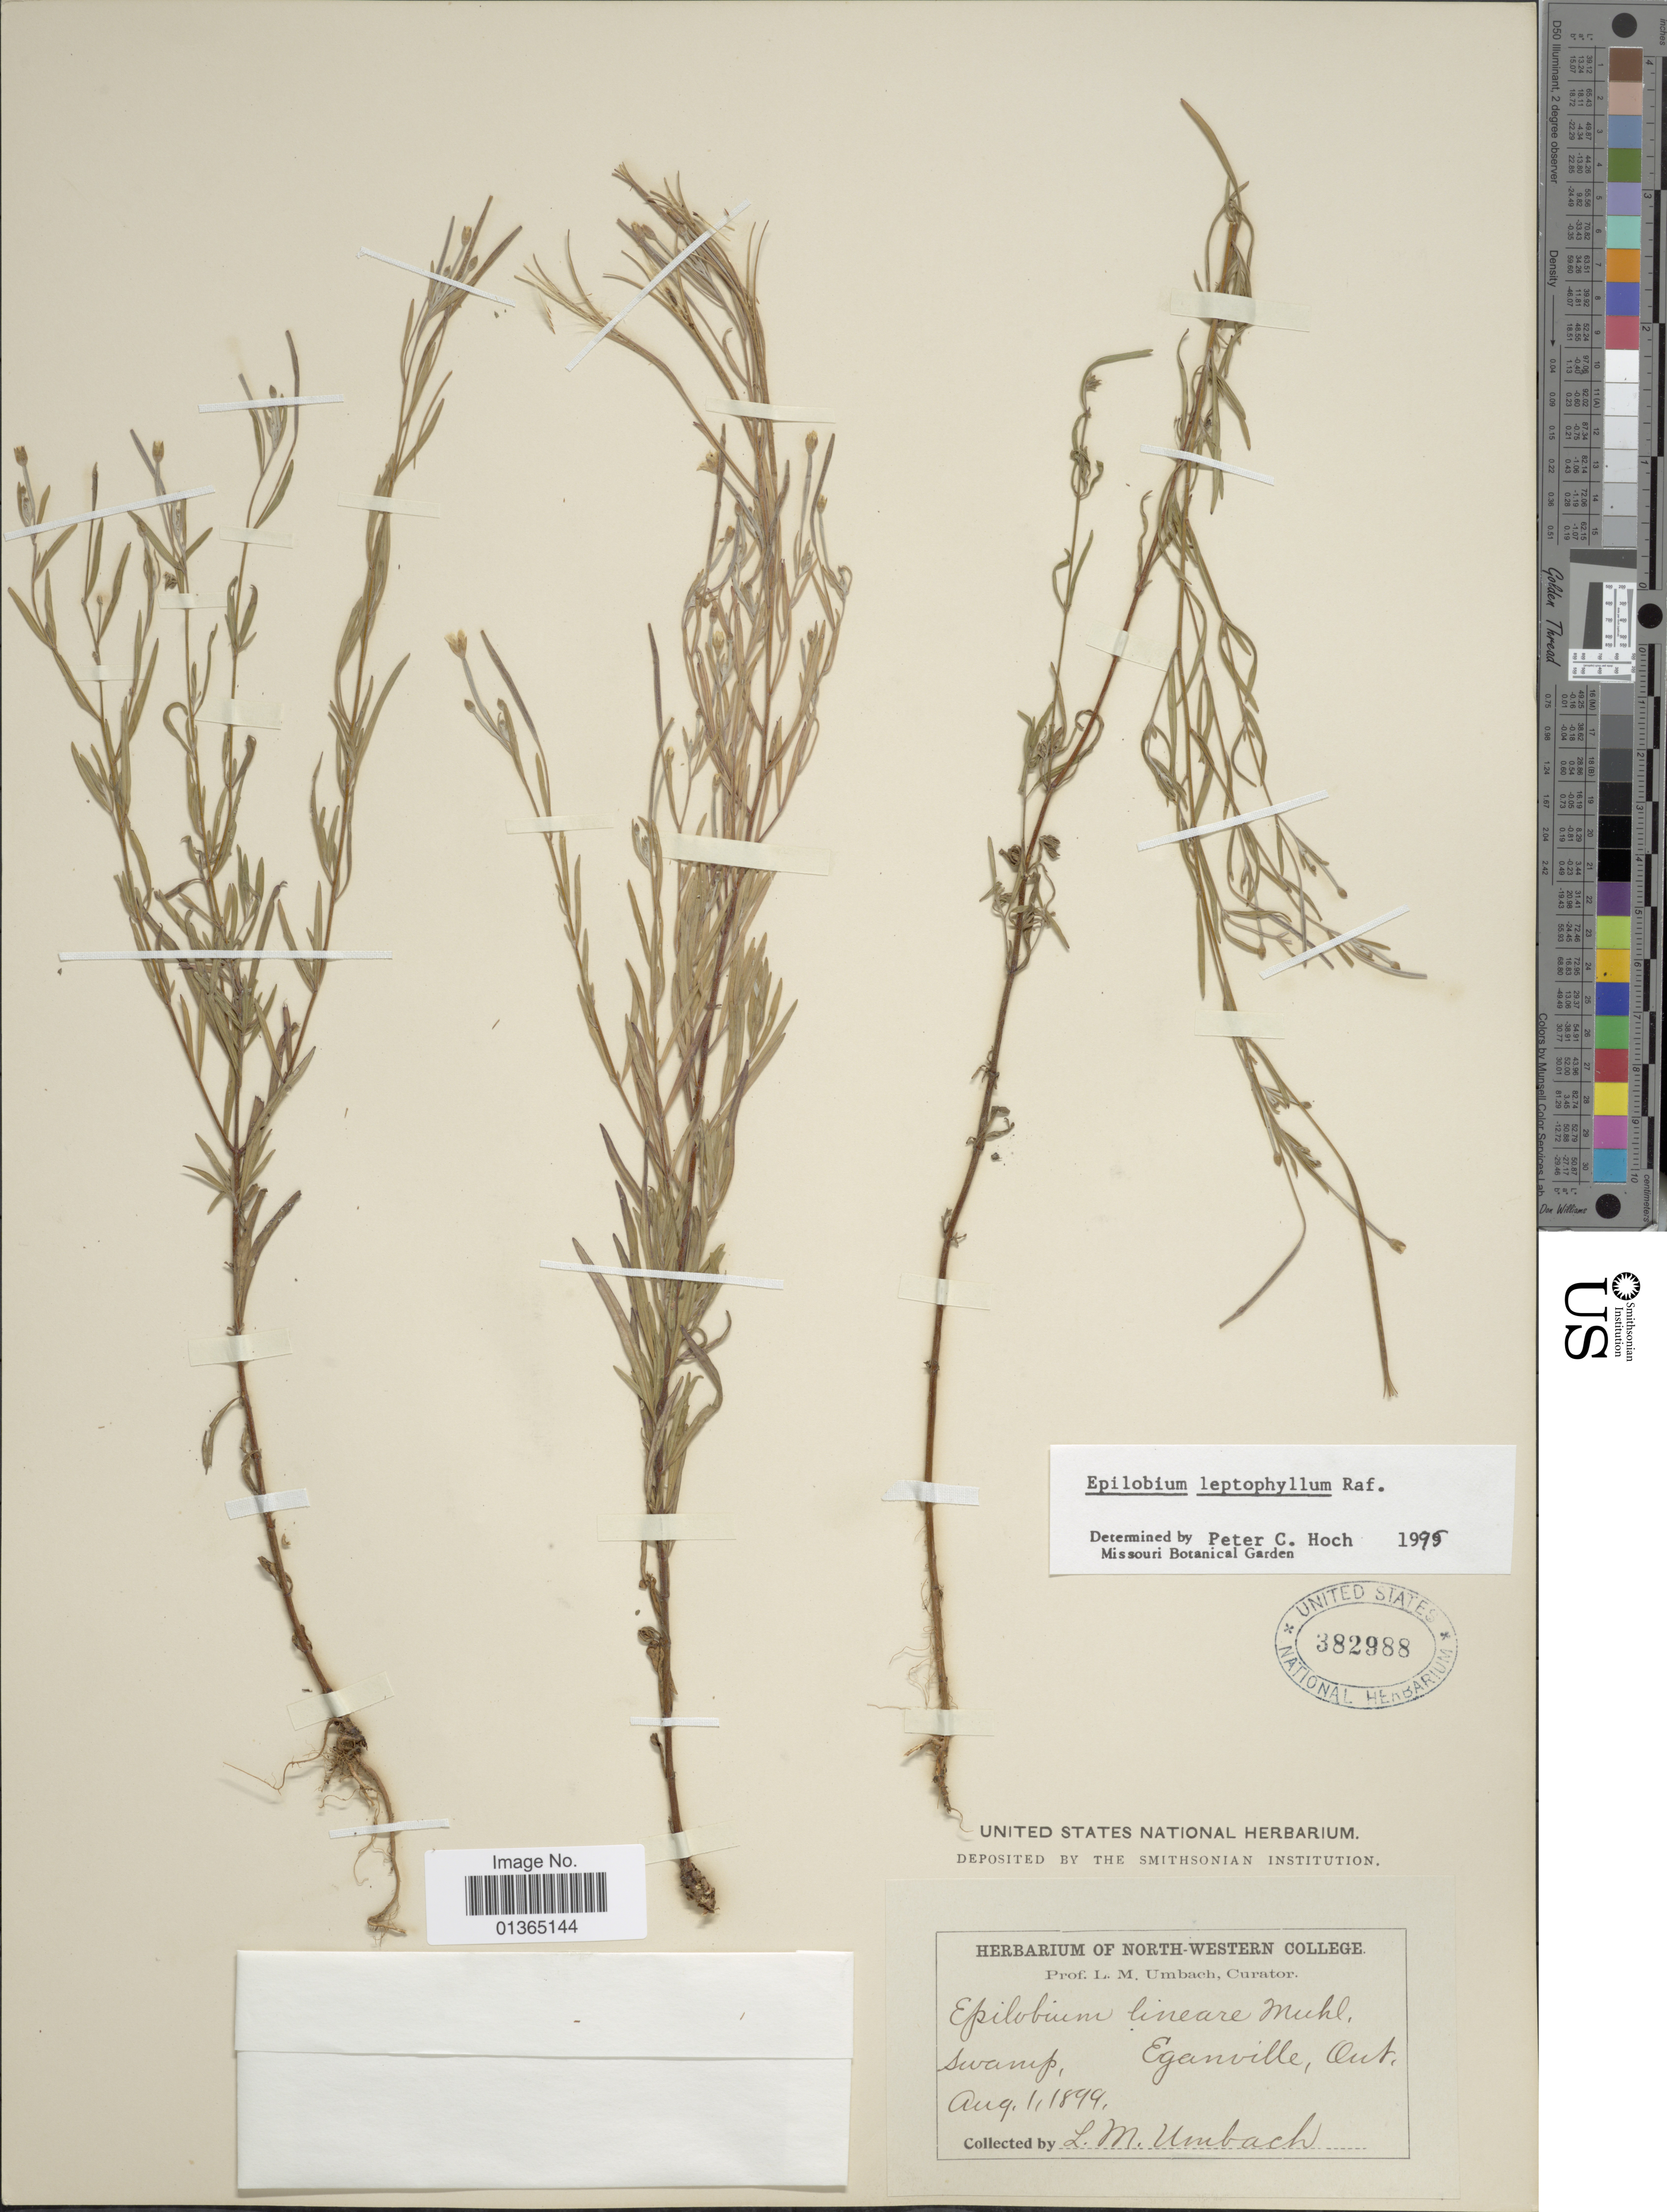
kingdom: Plantae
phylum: Tracheophyta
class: Magnoliopsida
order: Myrtales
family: Onagraceae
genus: Epilobium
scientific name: Epilobium leptophyllum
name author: Raf.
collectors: L. M. Umbach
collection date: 1899-08-01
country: Canada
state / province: Ontario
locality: Eganville.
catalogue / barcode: US 382988